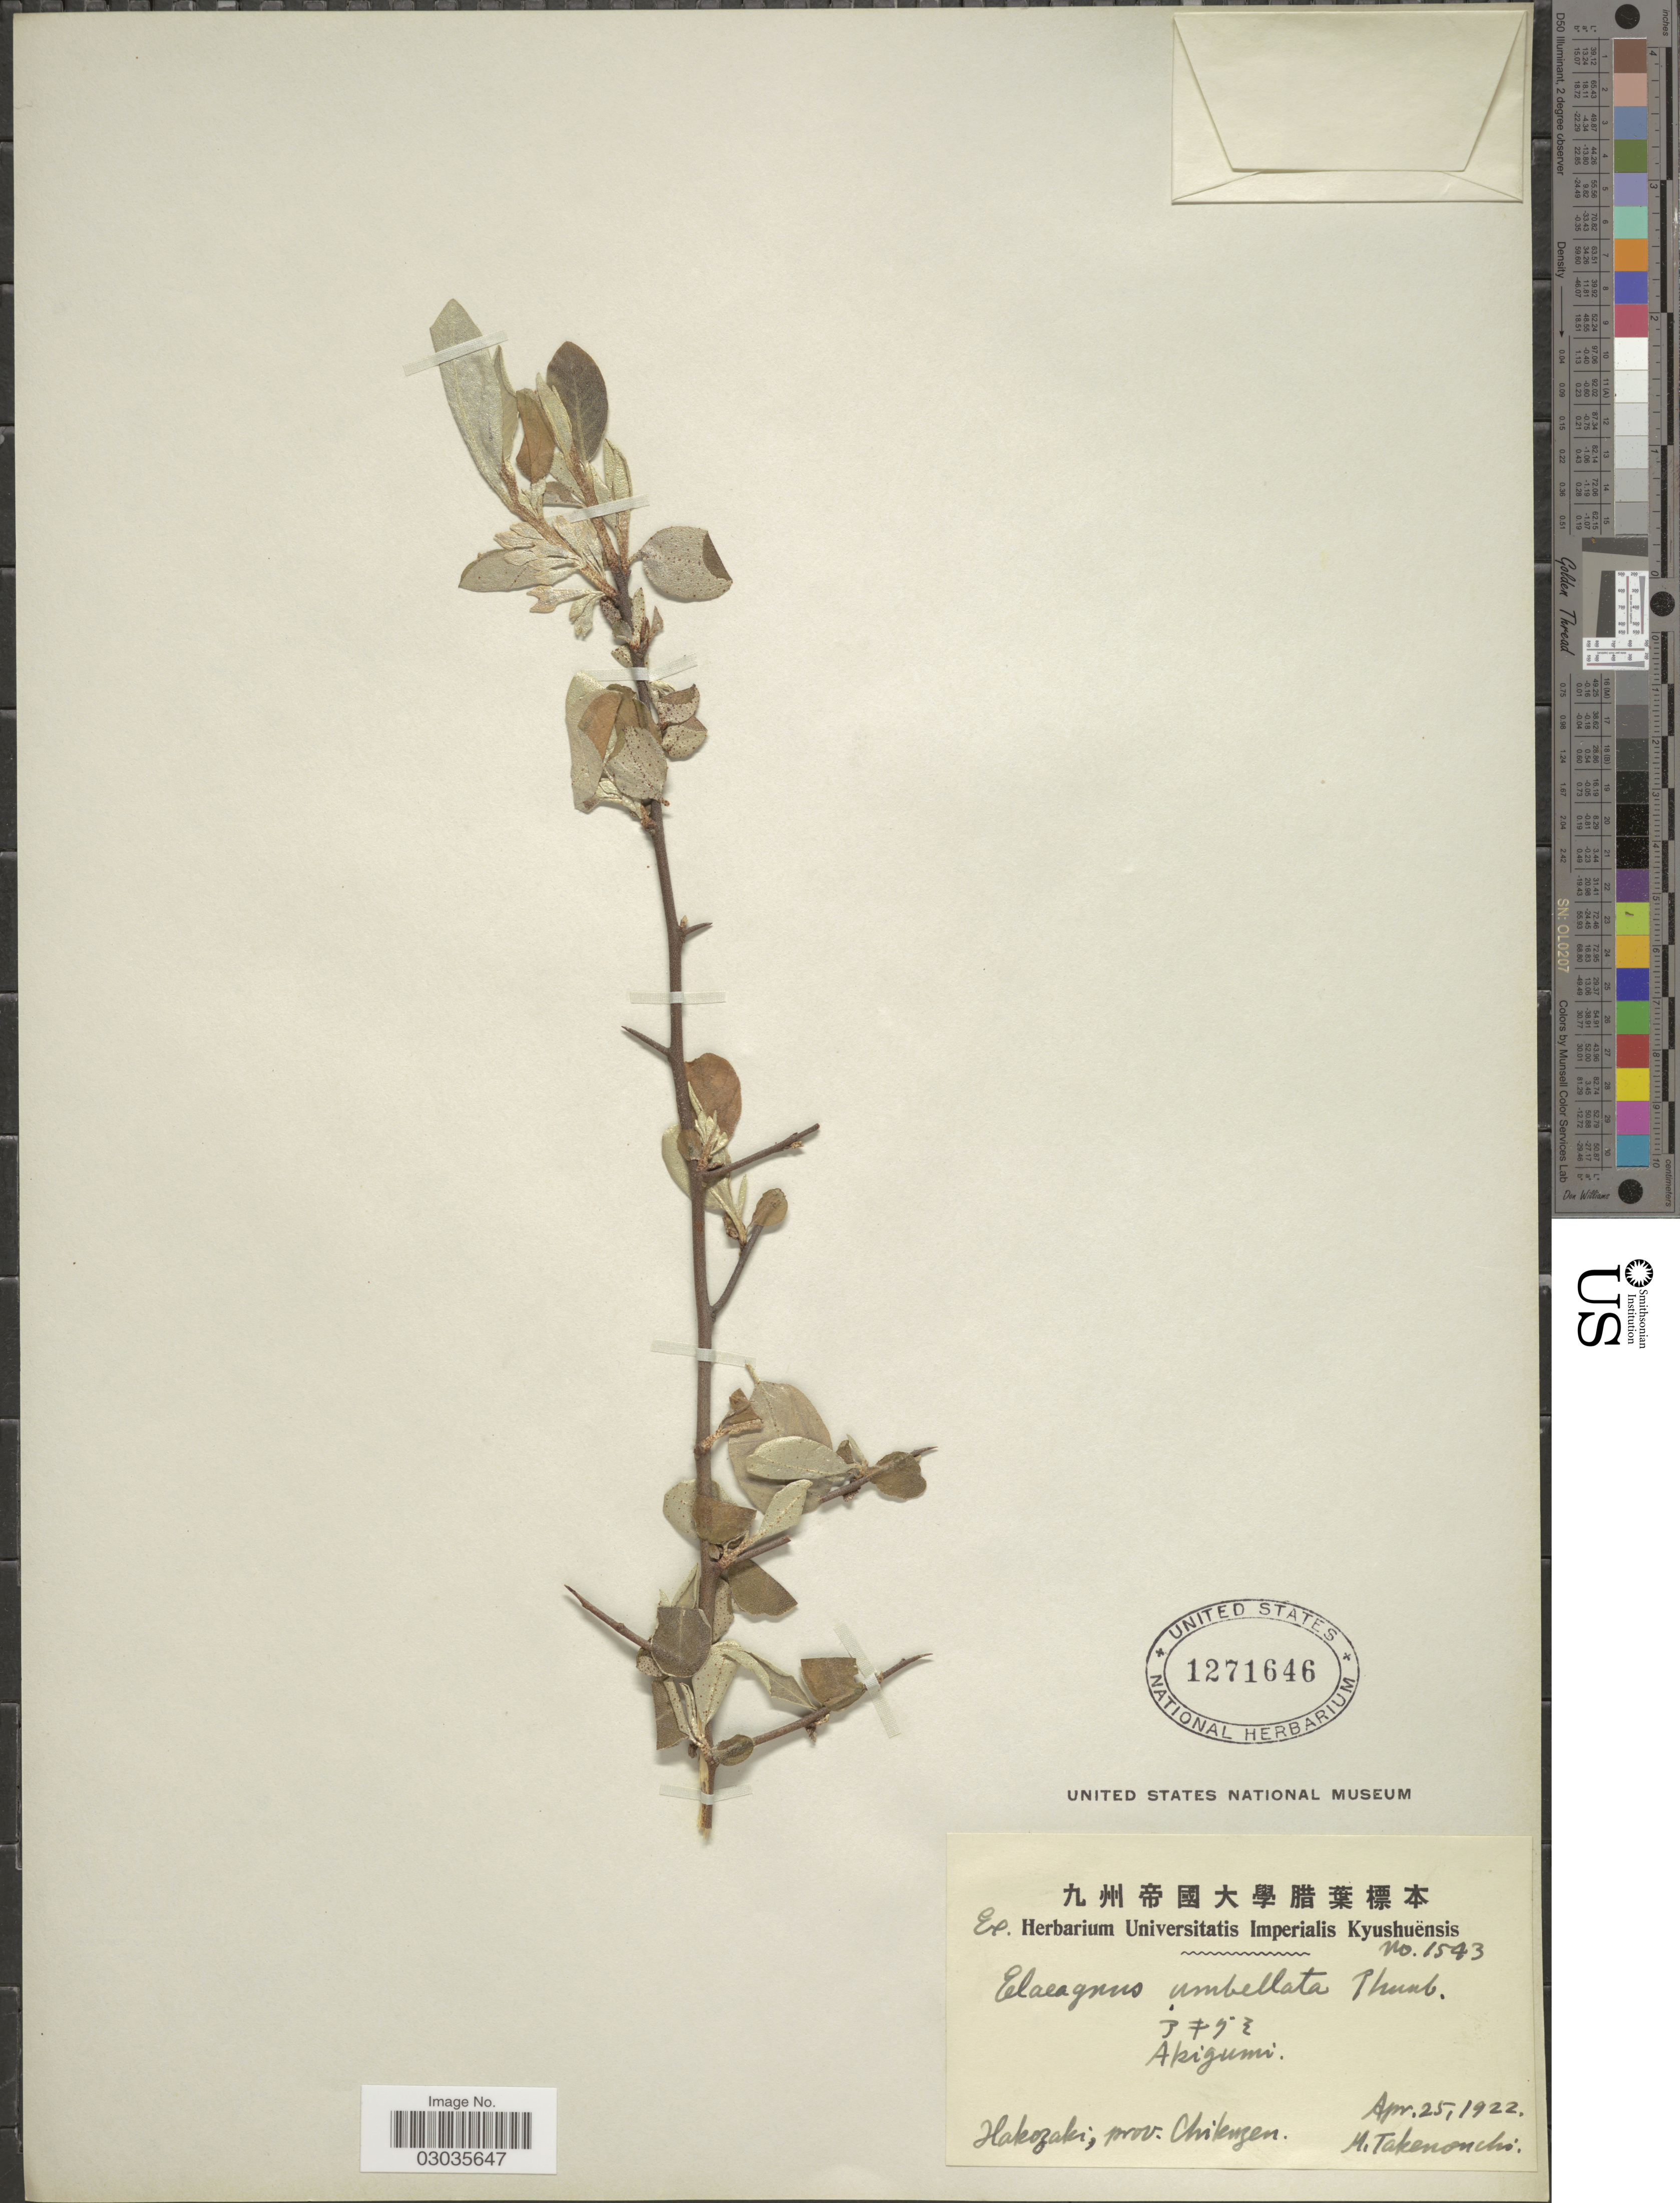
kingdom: Plantae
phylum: Tracheophyta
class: Magnoliopsida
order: Rosales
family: Elaeagnaceae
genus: Elaeagnus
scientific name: Elaeagnus umbellata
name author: Thunb.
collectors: M. Takenonchi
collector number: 1543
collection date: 1922-04-25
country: Japan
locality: Akigumi. Hakozaki; prov. Chikuzen.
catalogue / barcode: US 1271646